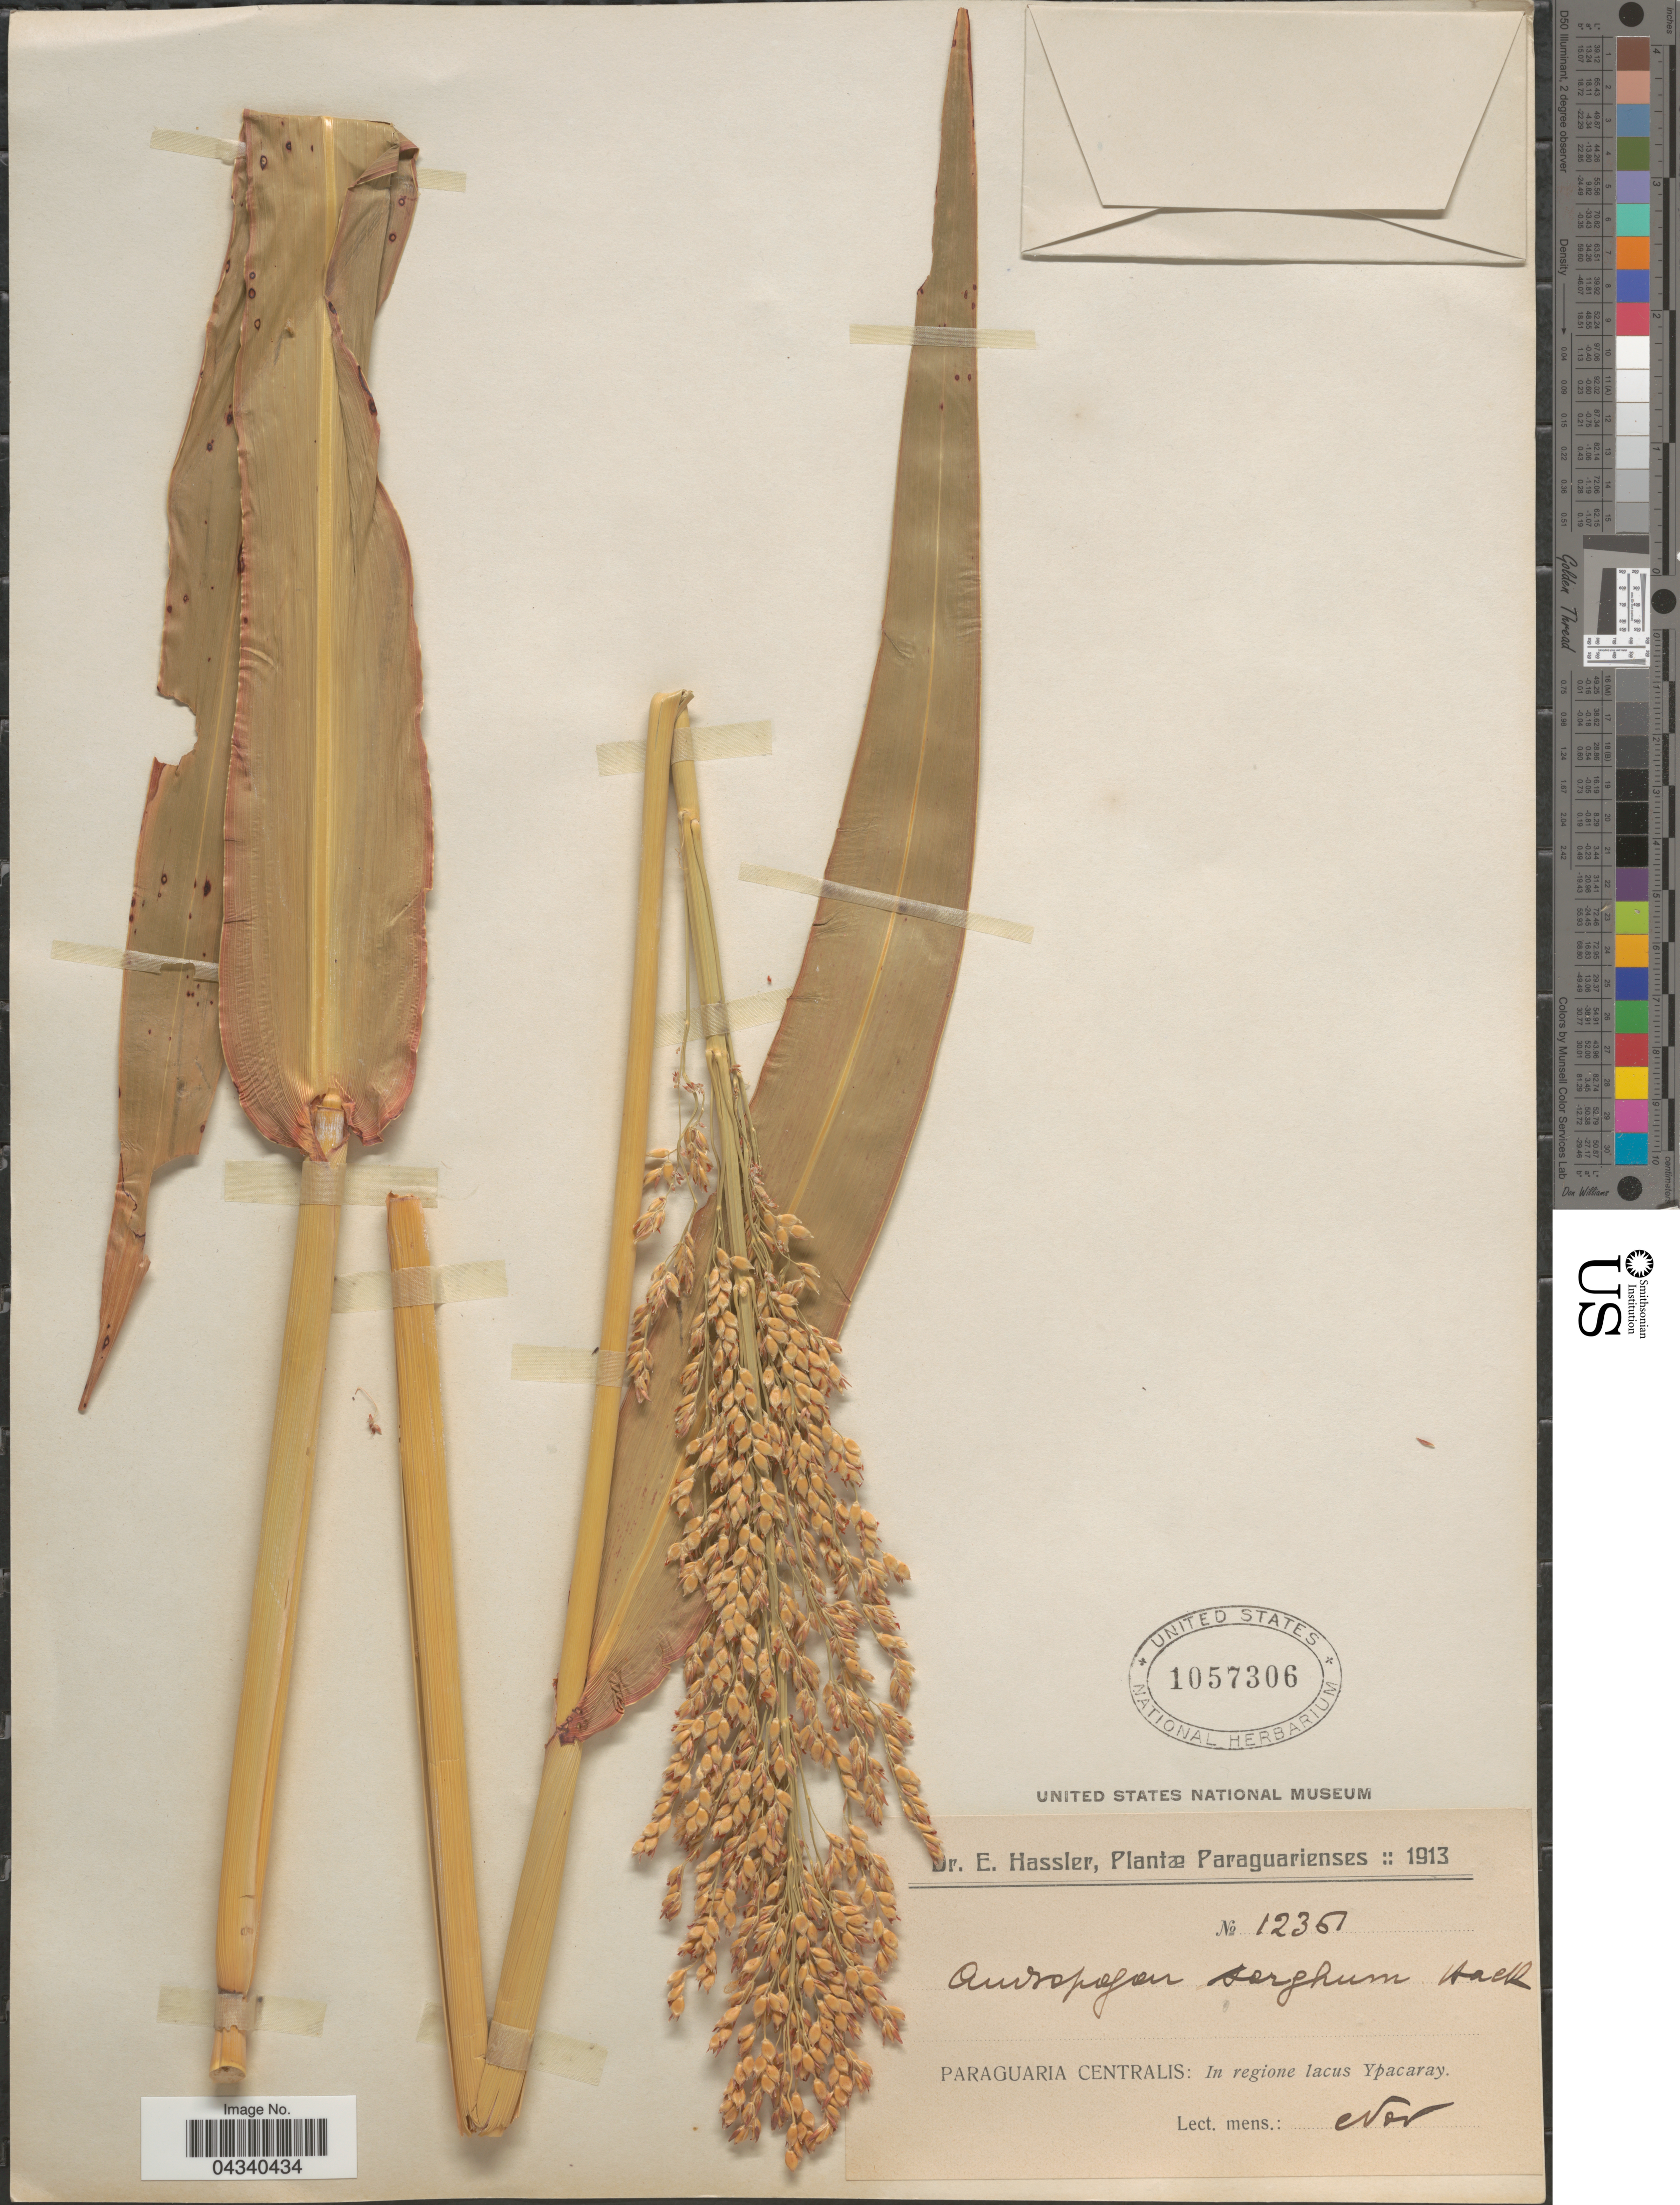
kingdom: Plantae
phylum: Tracheophyta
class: Liliopsida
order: Poales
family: Poaceae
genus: Sorghum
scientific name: Sorghum drummondii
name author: (Steud.) Nees ex Millsp. & Chase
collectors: E. Hassler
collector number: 12361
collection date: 1913-11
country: Paraguay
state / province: Paraguari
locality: Paraguaria Centralis: In regione lacus Ypacaray.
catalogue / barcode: US 1057306